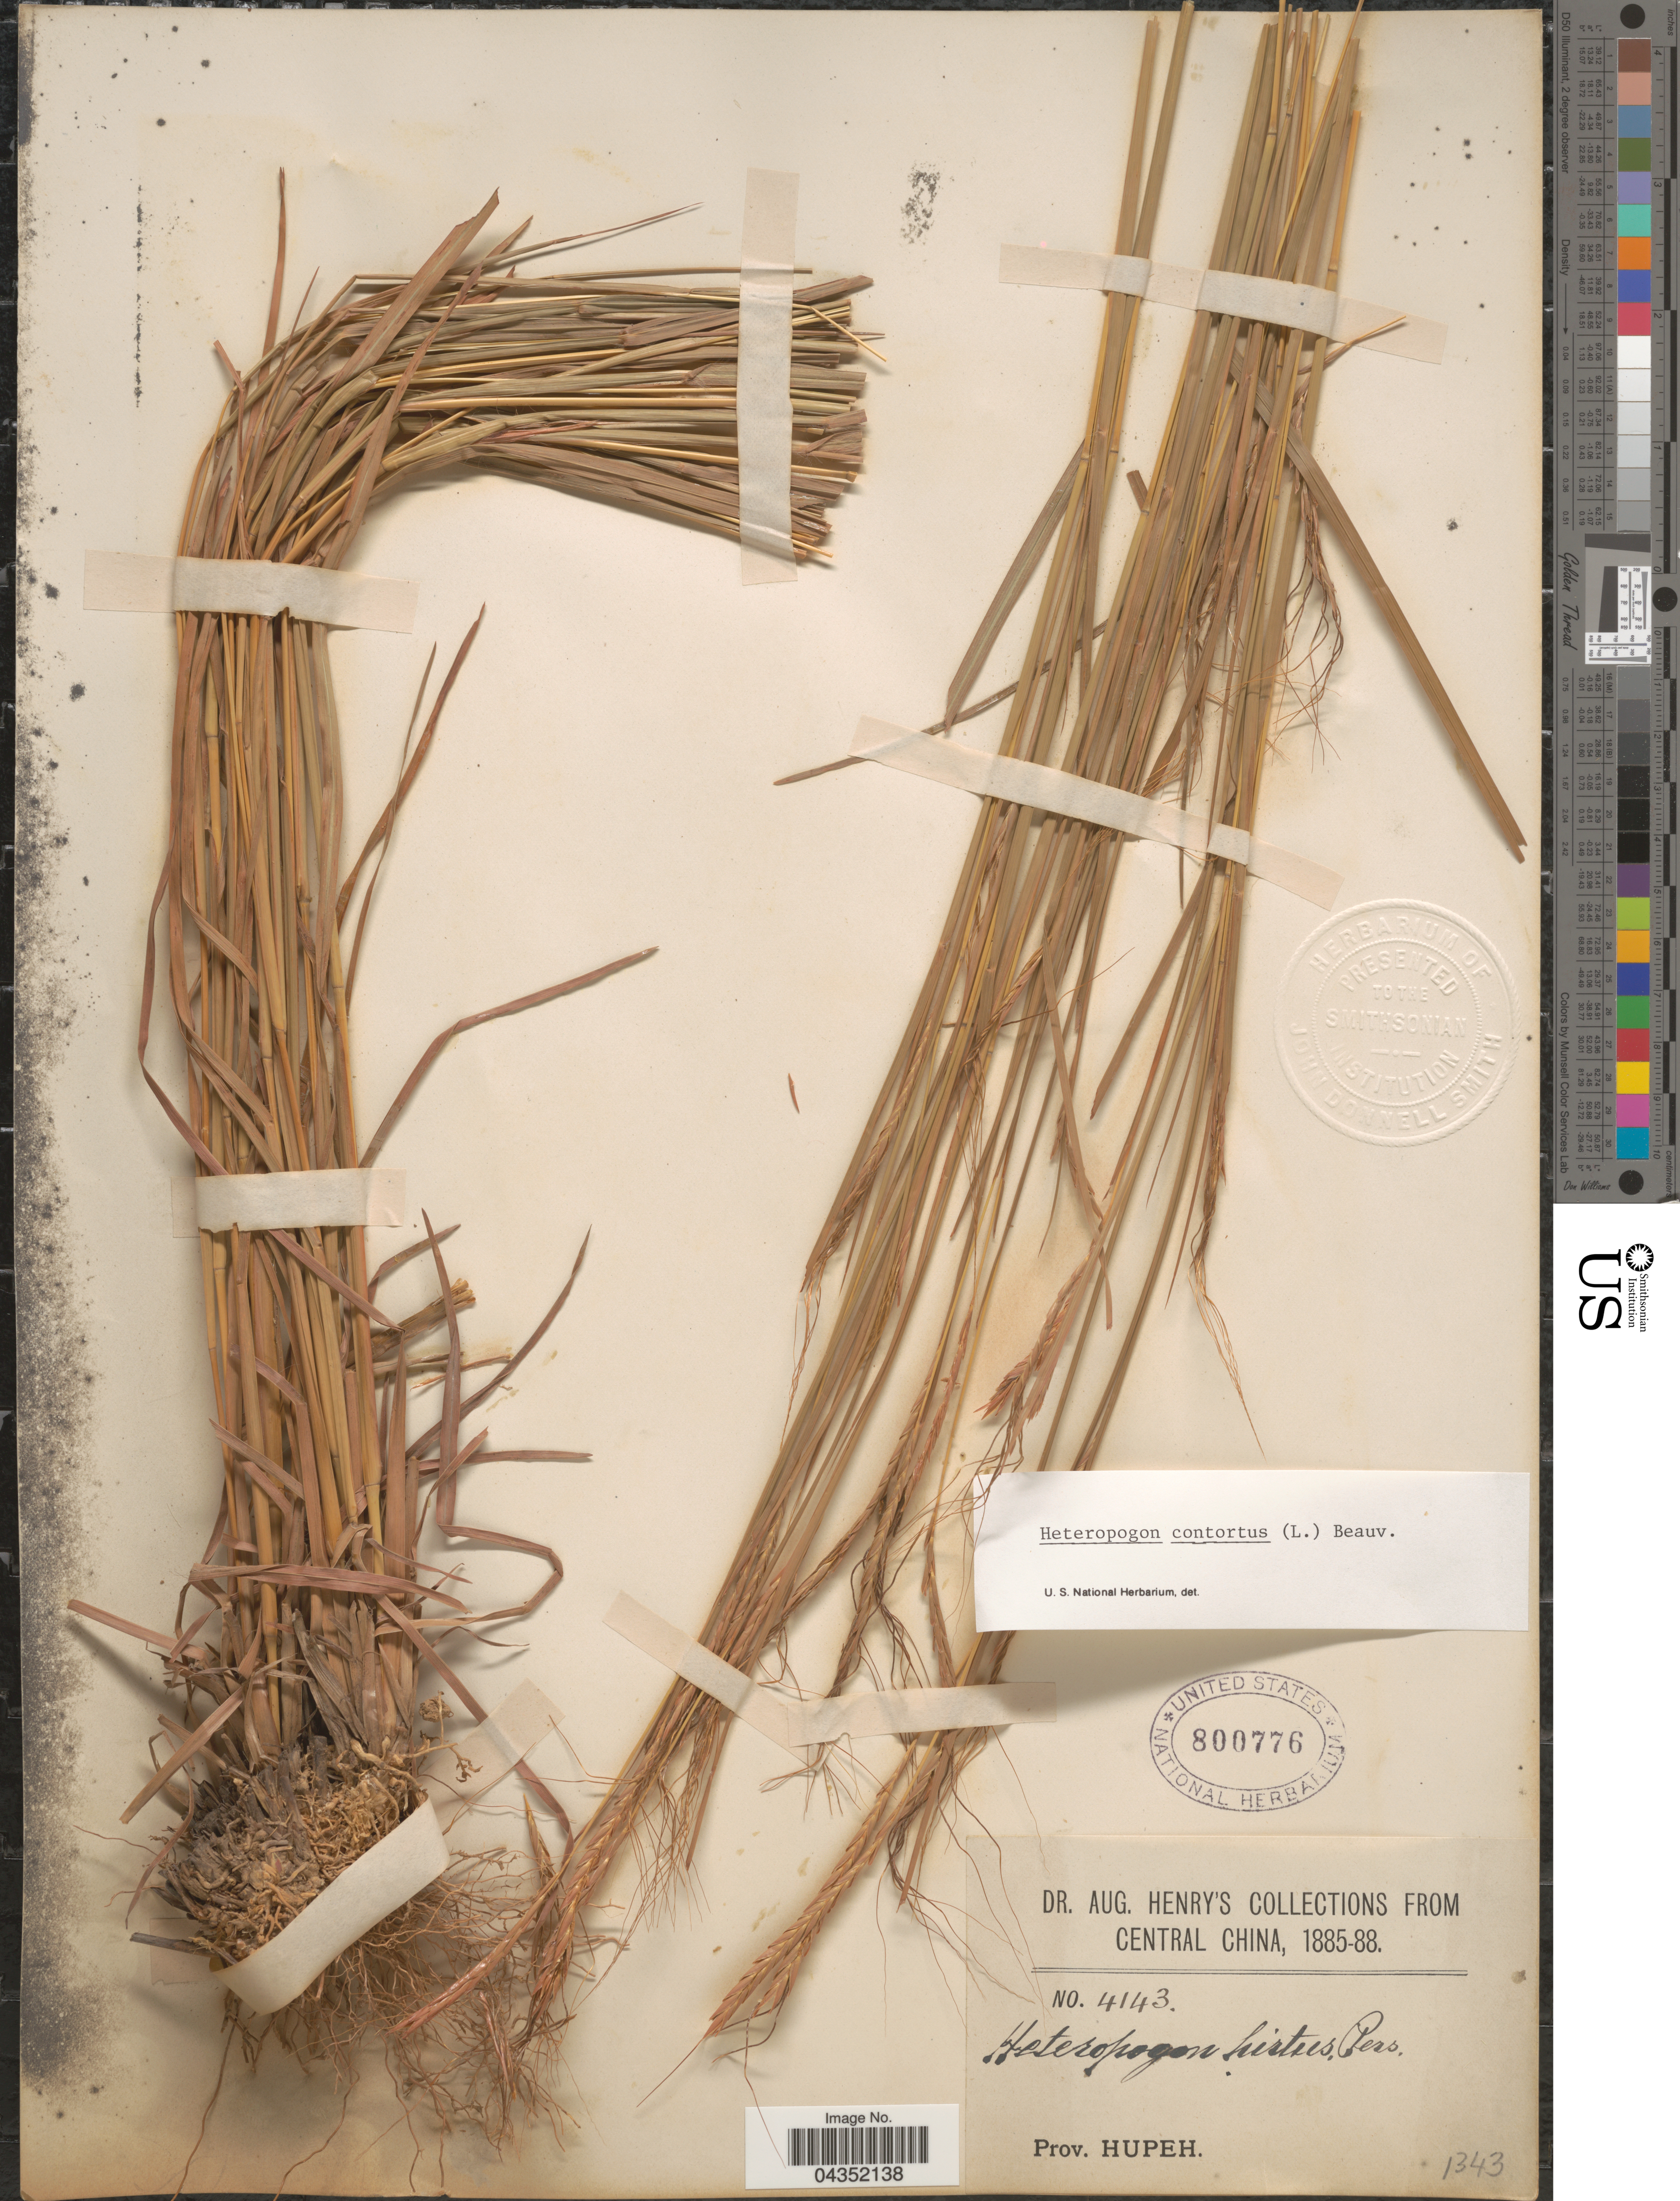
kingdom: Plantae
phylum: Tracheophyta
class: Liliopsida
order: Poales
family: Poaceae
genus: Heteropogon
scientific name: Heteropogon contortus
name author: (L.) P. Beauv. ex Roem. & Schult.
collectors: A. Henry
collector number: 4143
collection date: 1885/1888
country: China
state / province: Hubei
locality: Central China. Prov. Hupeh.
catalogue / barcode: US 800776